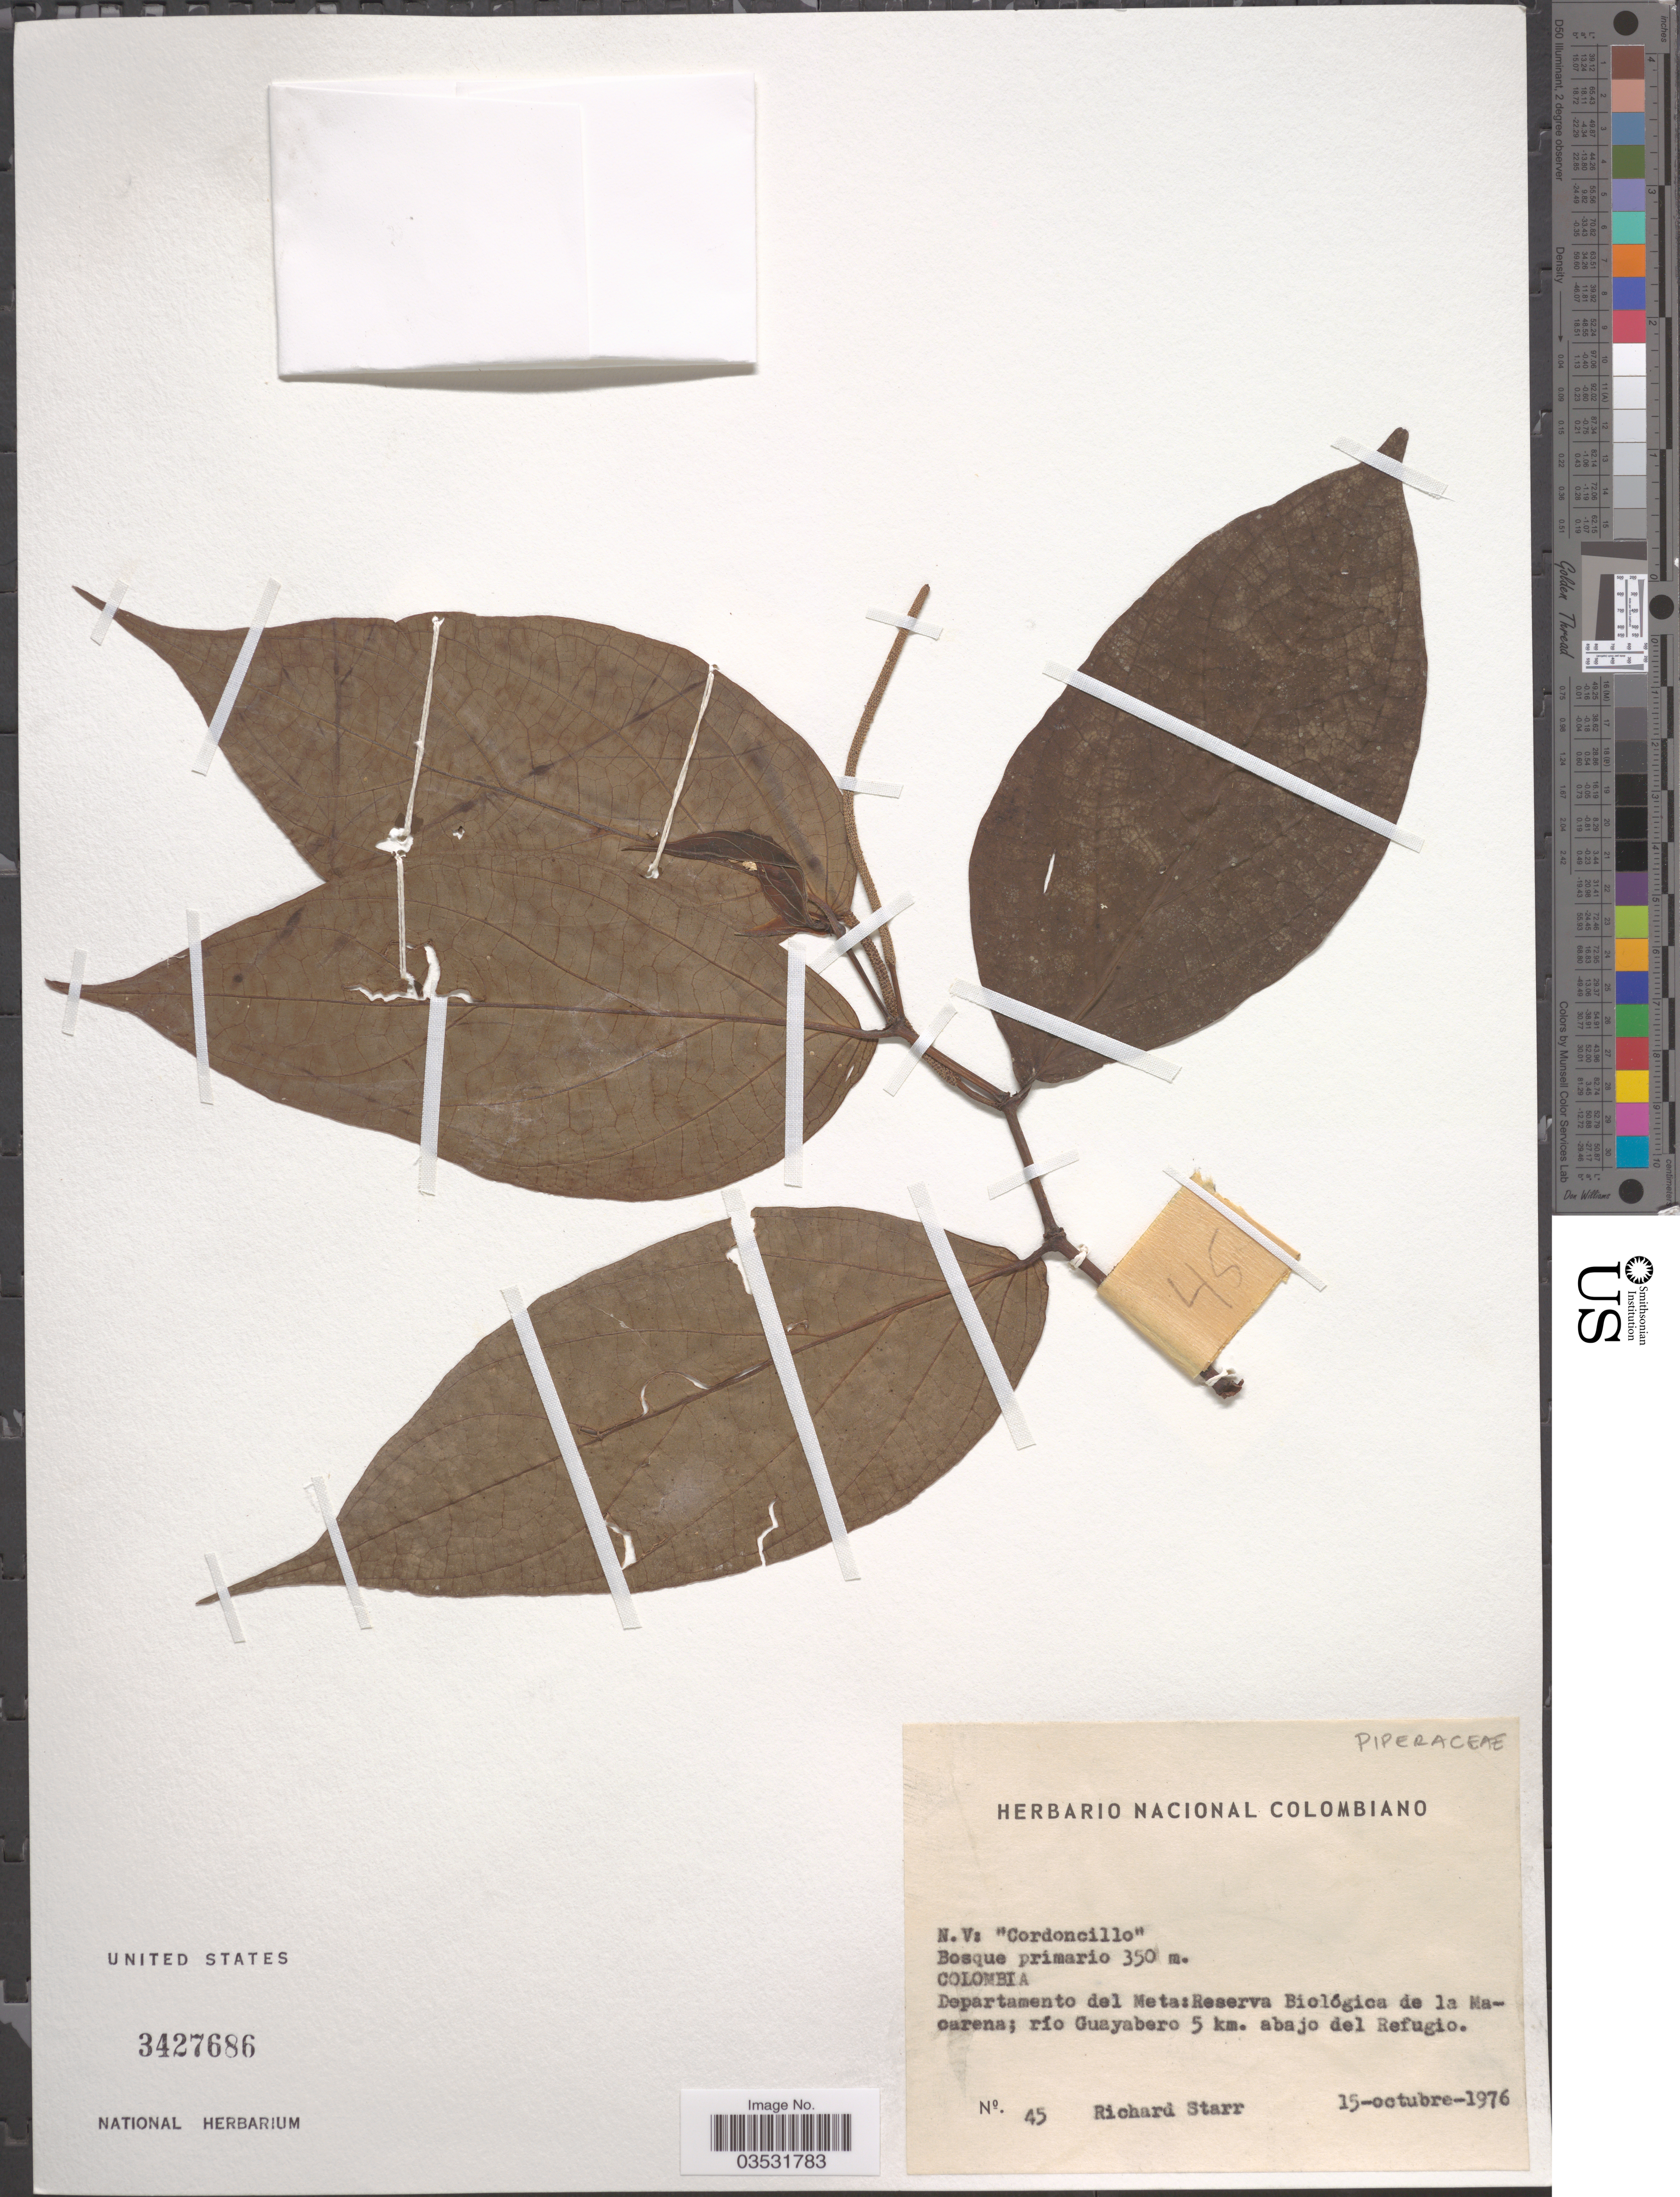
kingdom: Plantae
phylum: Tracheophyta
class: Magnoliopsida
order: Piperales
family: Piperaceae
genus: Piper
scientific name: Piper sp.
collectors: R. Starr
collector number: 45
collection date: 1976-10-15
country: Colombia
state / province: Meta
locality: Departamento del Meta: Reserva Biológica de la Macarena; río Guayabero 5 km. abajo del Refugio.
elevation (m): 350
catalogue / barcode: US 3427686